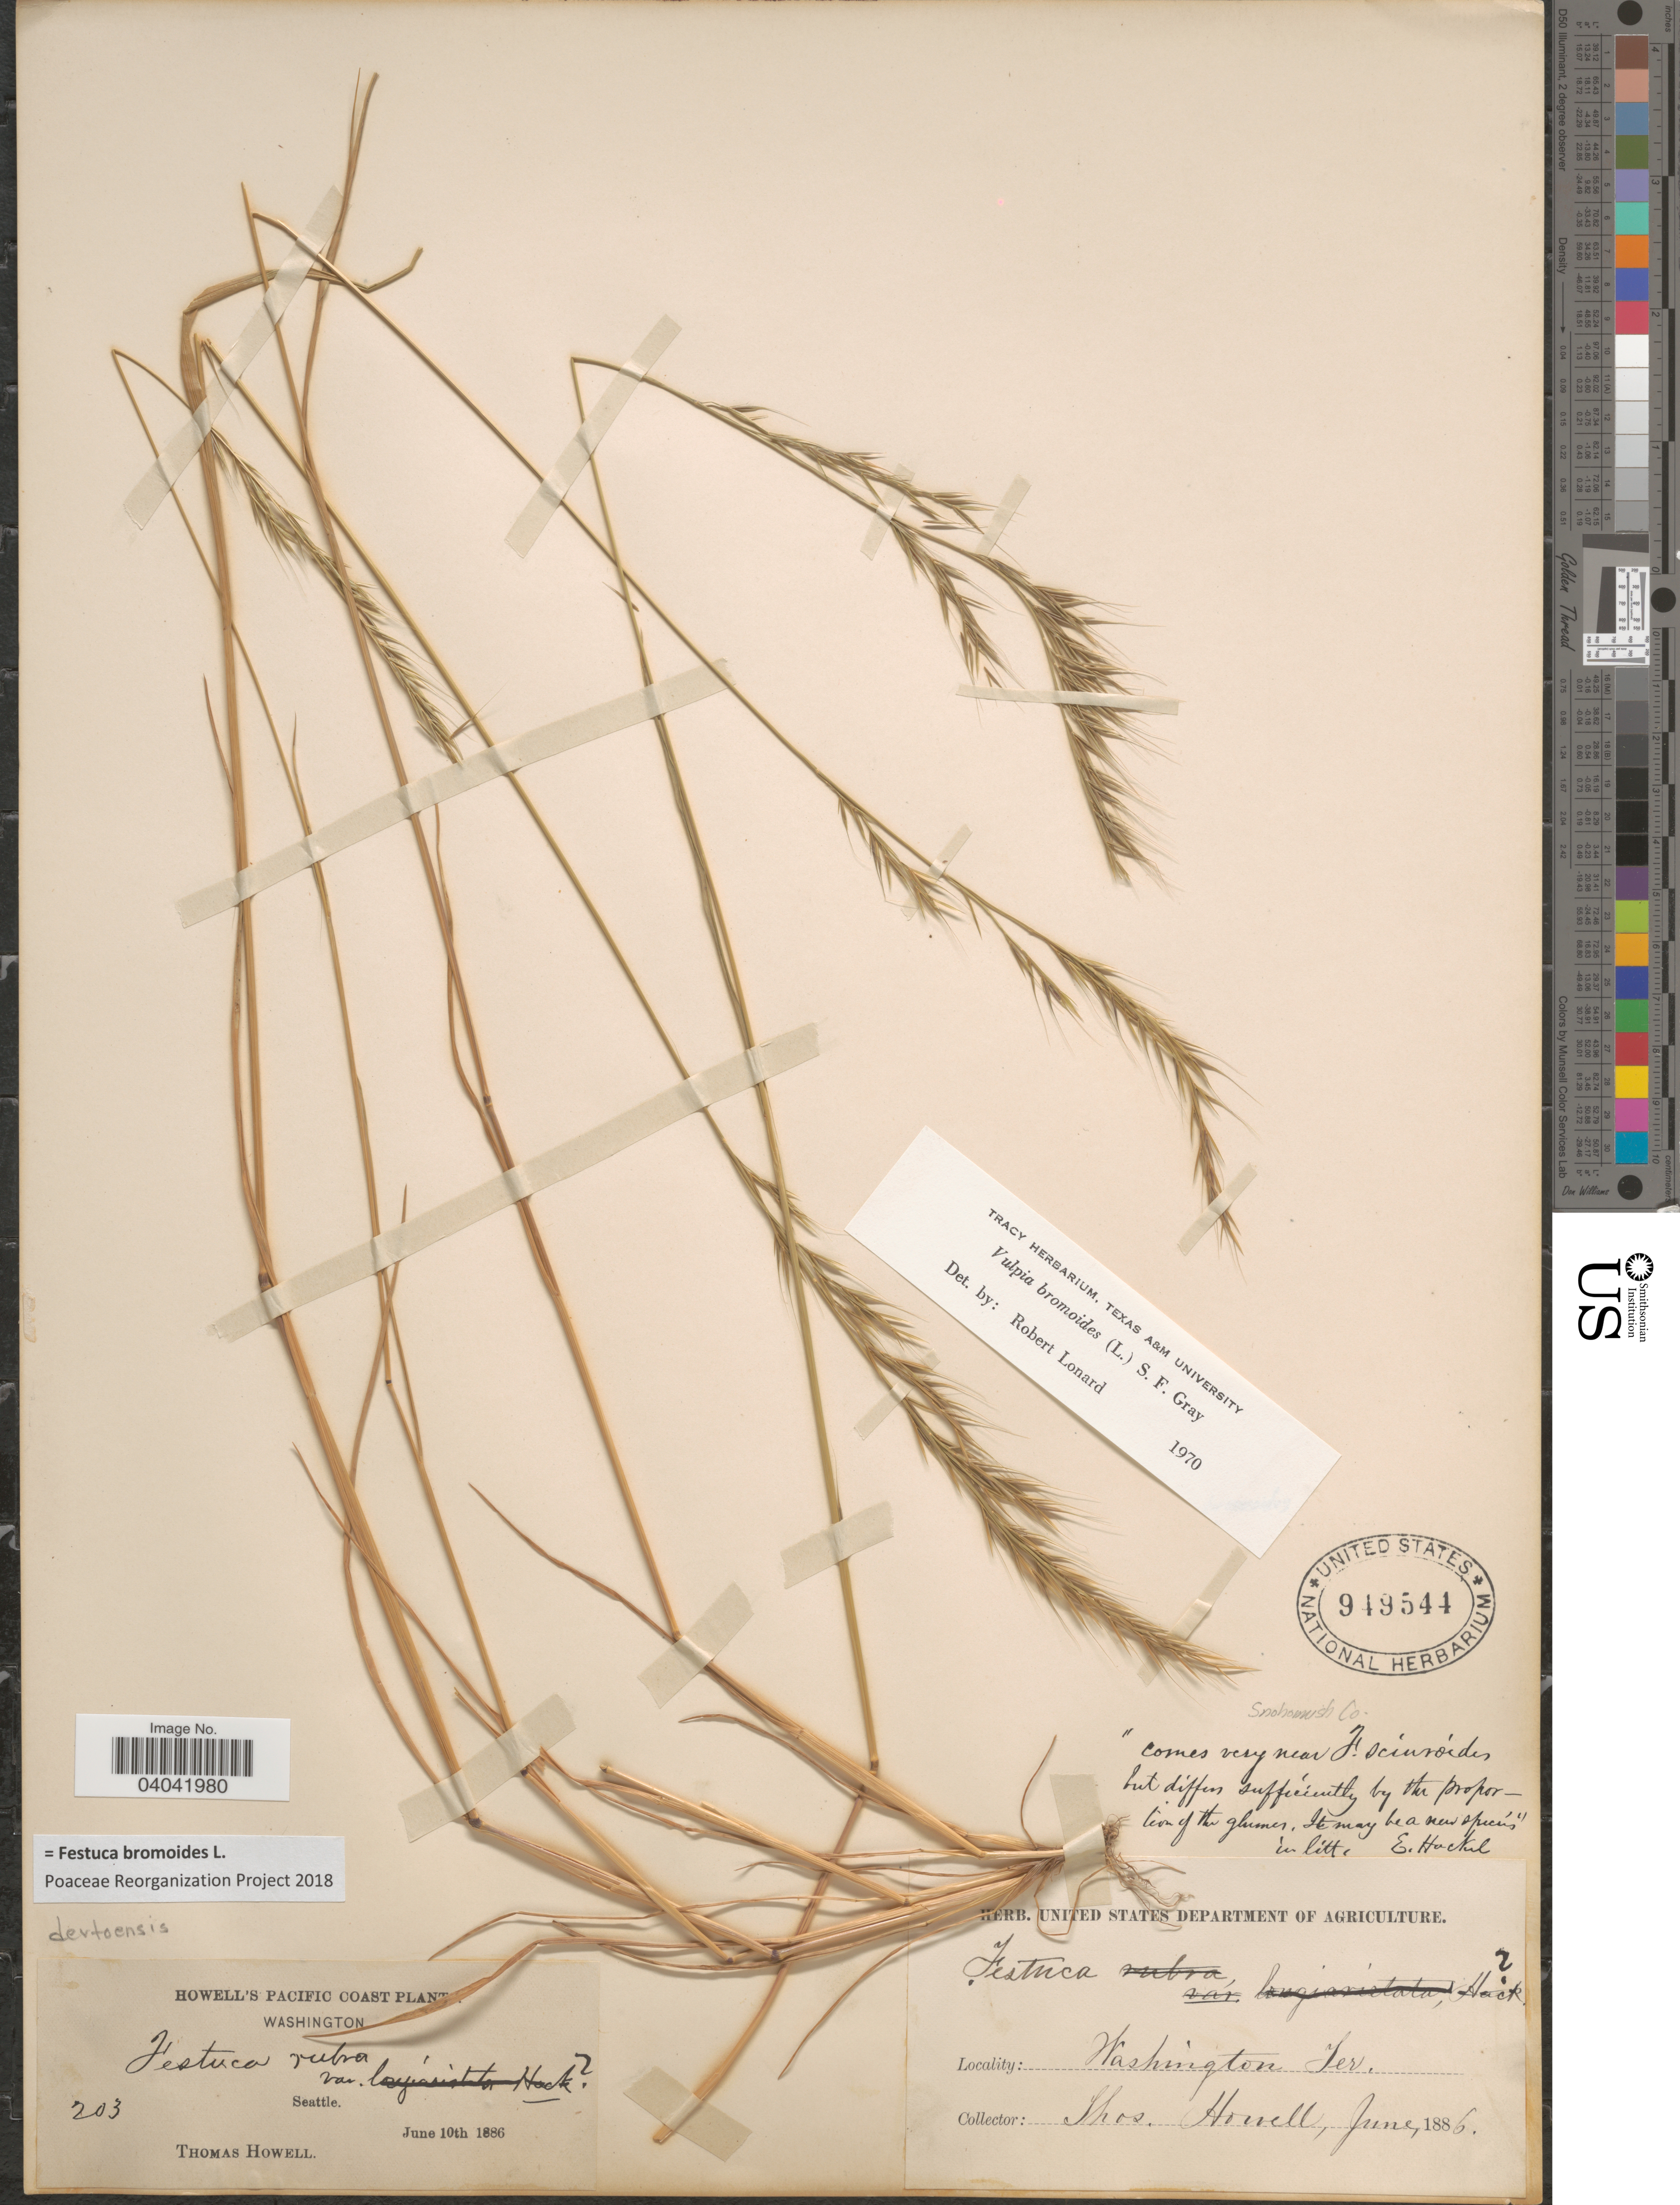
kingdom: Plantae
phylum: Tracheophyta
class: Liliopsida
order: Poales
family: Poaceae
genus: Festuca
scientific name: Festuca bromoides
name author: L.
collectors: T. Howell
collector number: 203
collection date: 1886-06-10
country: United States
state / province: Washington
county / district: King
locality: Pacific Coast. Seattle. Washington Ter.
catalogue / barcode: US 949544